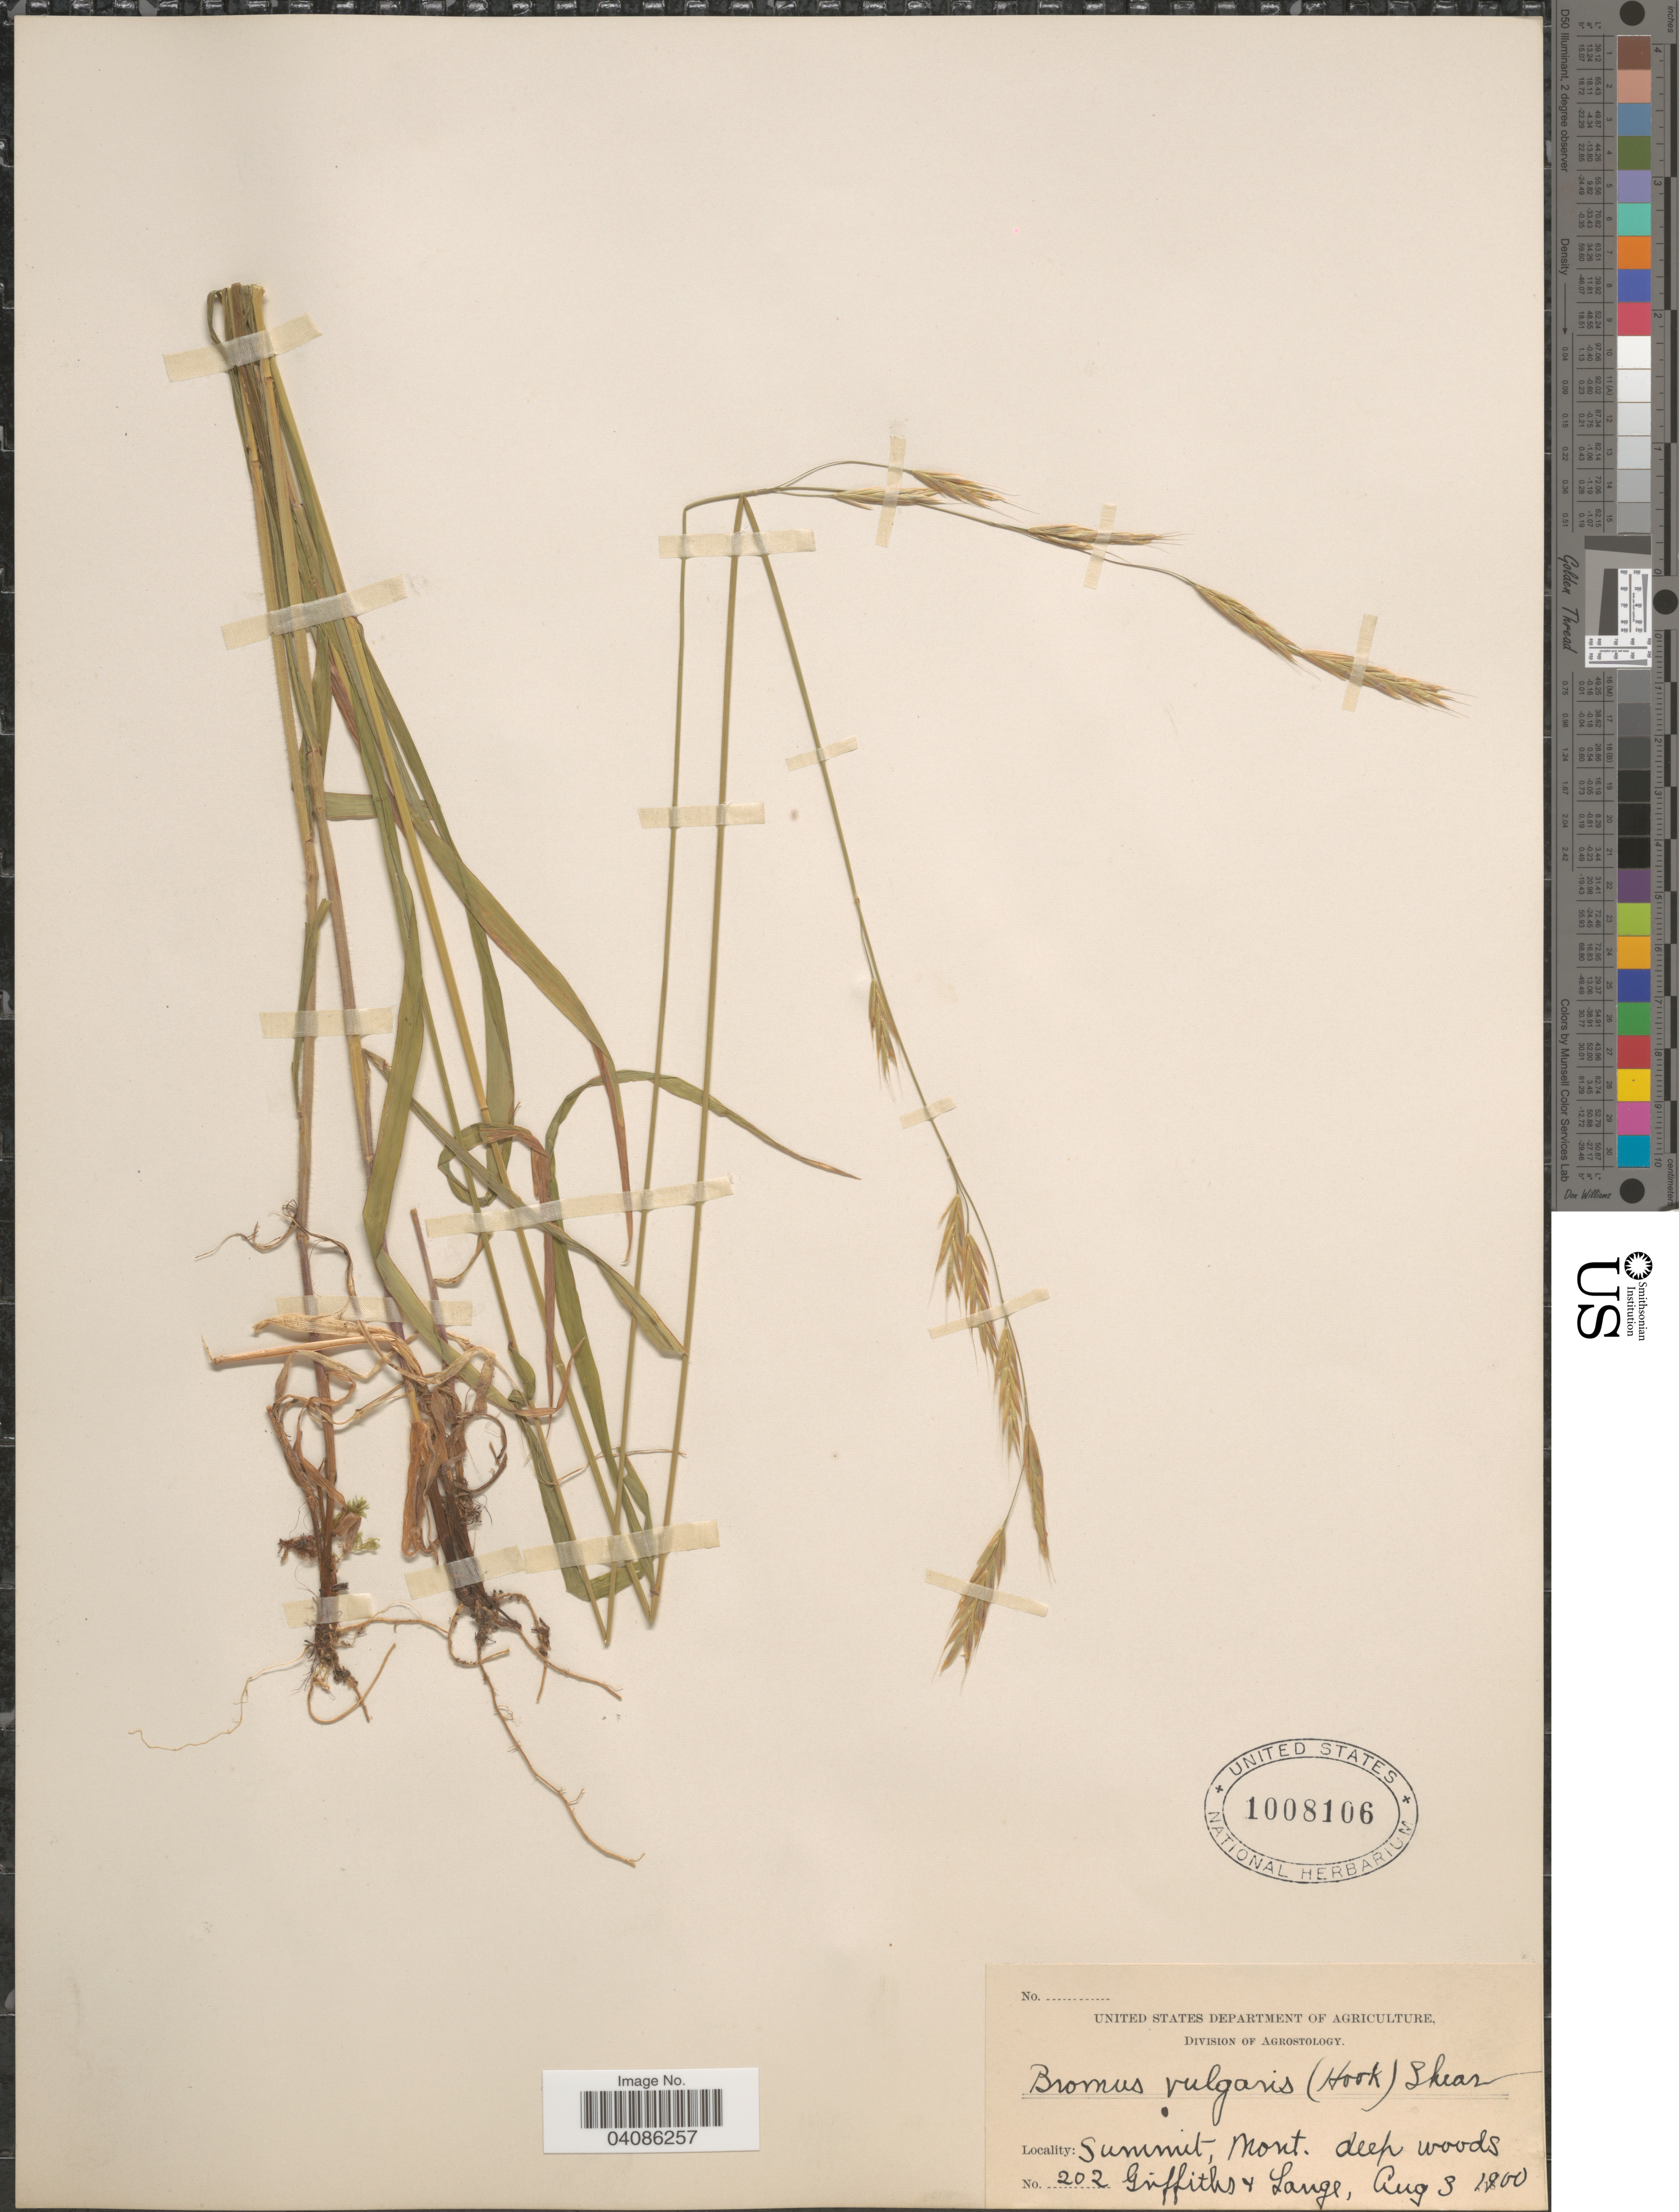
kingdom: Plantae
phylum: Tracheophyta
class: Liliopsida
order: Poales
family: Poaceae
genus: Bromus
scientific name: Bromus texensis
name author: (Shear) Hitchc.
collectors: -- Griffiths & -- Lange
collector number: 202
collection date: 1900-08-03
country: United States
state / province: Montana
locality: Summit.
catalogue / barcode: US 1008106